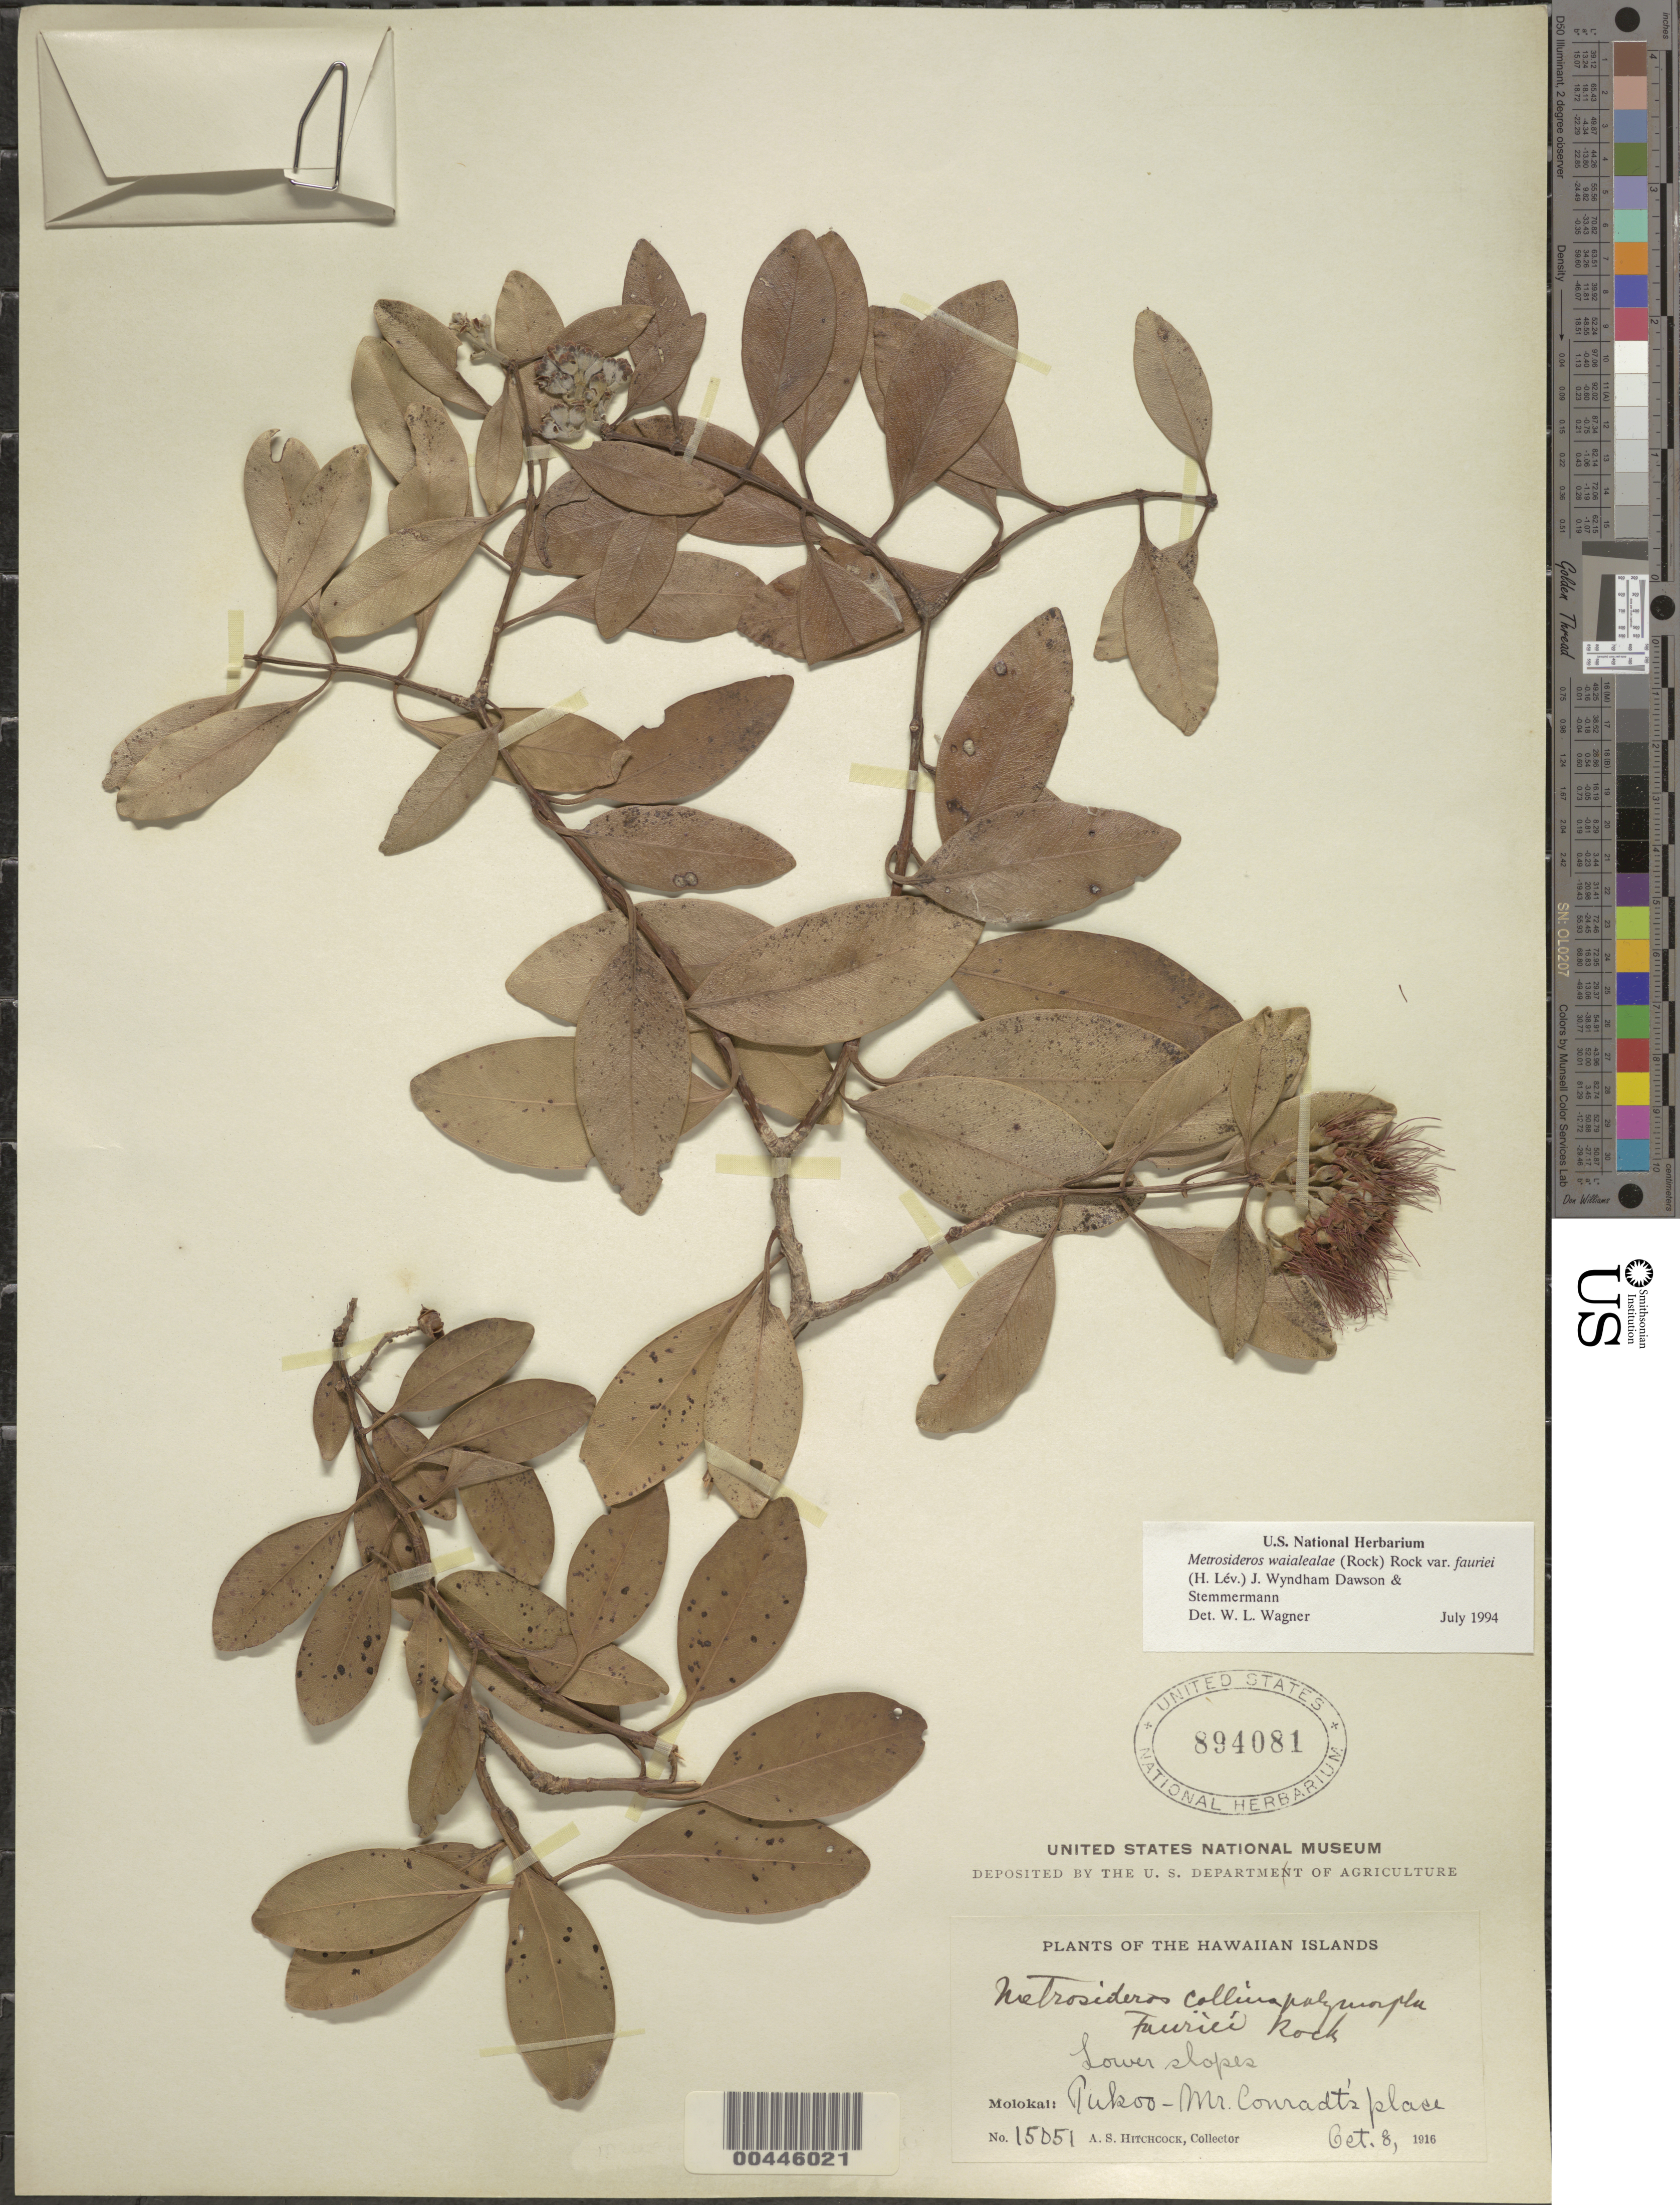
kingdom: Plantae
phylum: Tracheophyta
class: Magnoliopsida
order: Myrtales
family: Myrtaceae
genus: Metrosideros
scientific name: Metrosideros waialealae var. fauriei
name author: (H. Lév.) J.W. Dawson & Stemmerm.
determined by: Wagner, W. L., (BOT), Smithsonian Institution - National Museum of Natural History (UNITED STATES)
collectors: A. S. Hitchcock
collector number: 15051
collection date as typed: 8 Oct 1916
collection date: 1916-10-08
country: United States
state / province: Hawaii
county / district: Maui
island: Moloka'i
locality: Pukoo, Mr. Conradt's place, lower slopes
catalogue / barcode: US 894081